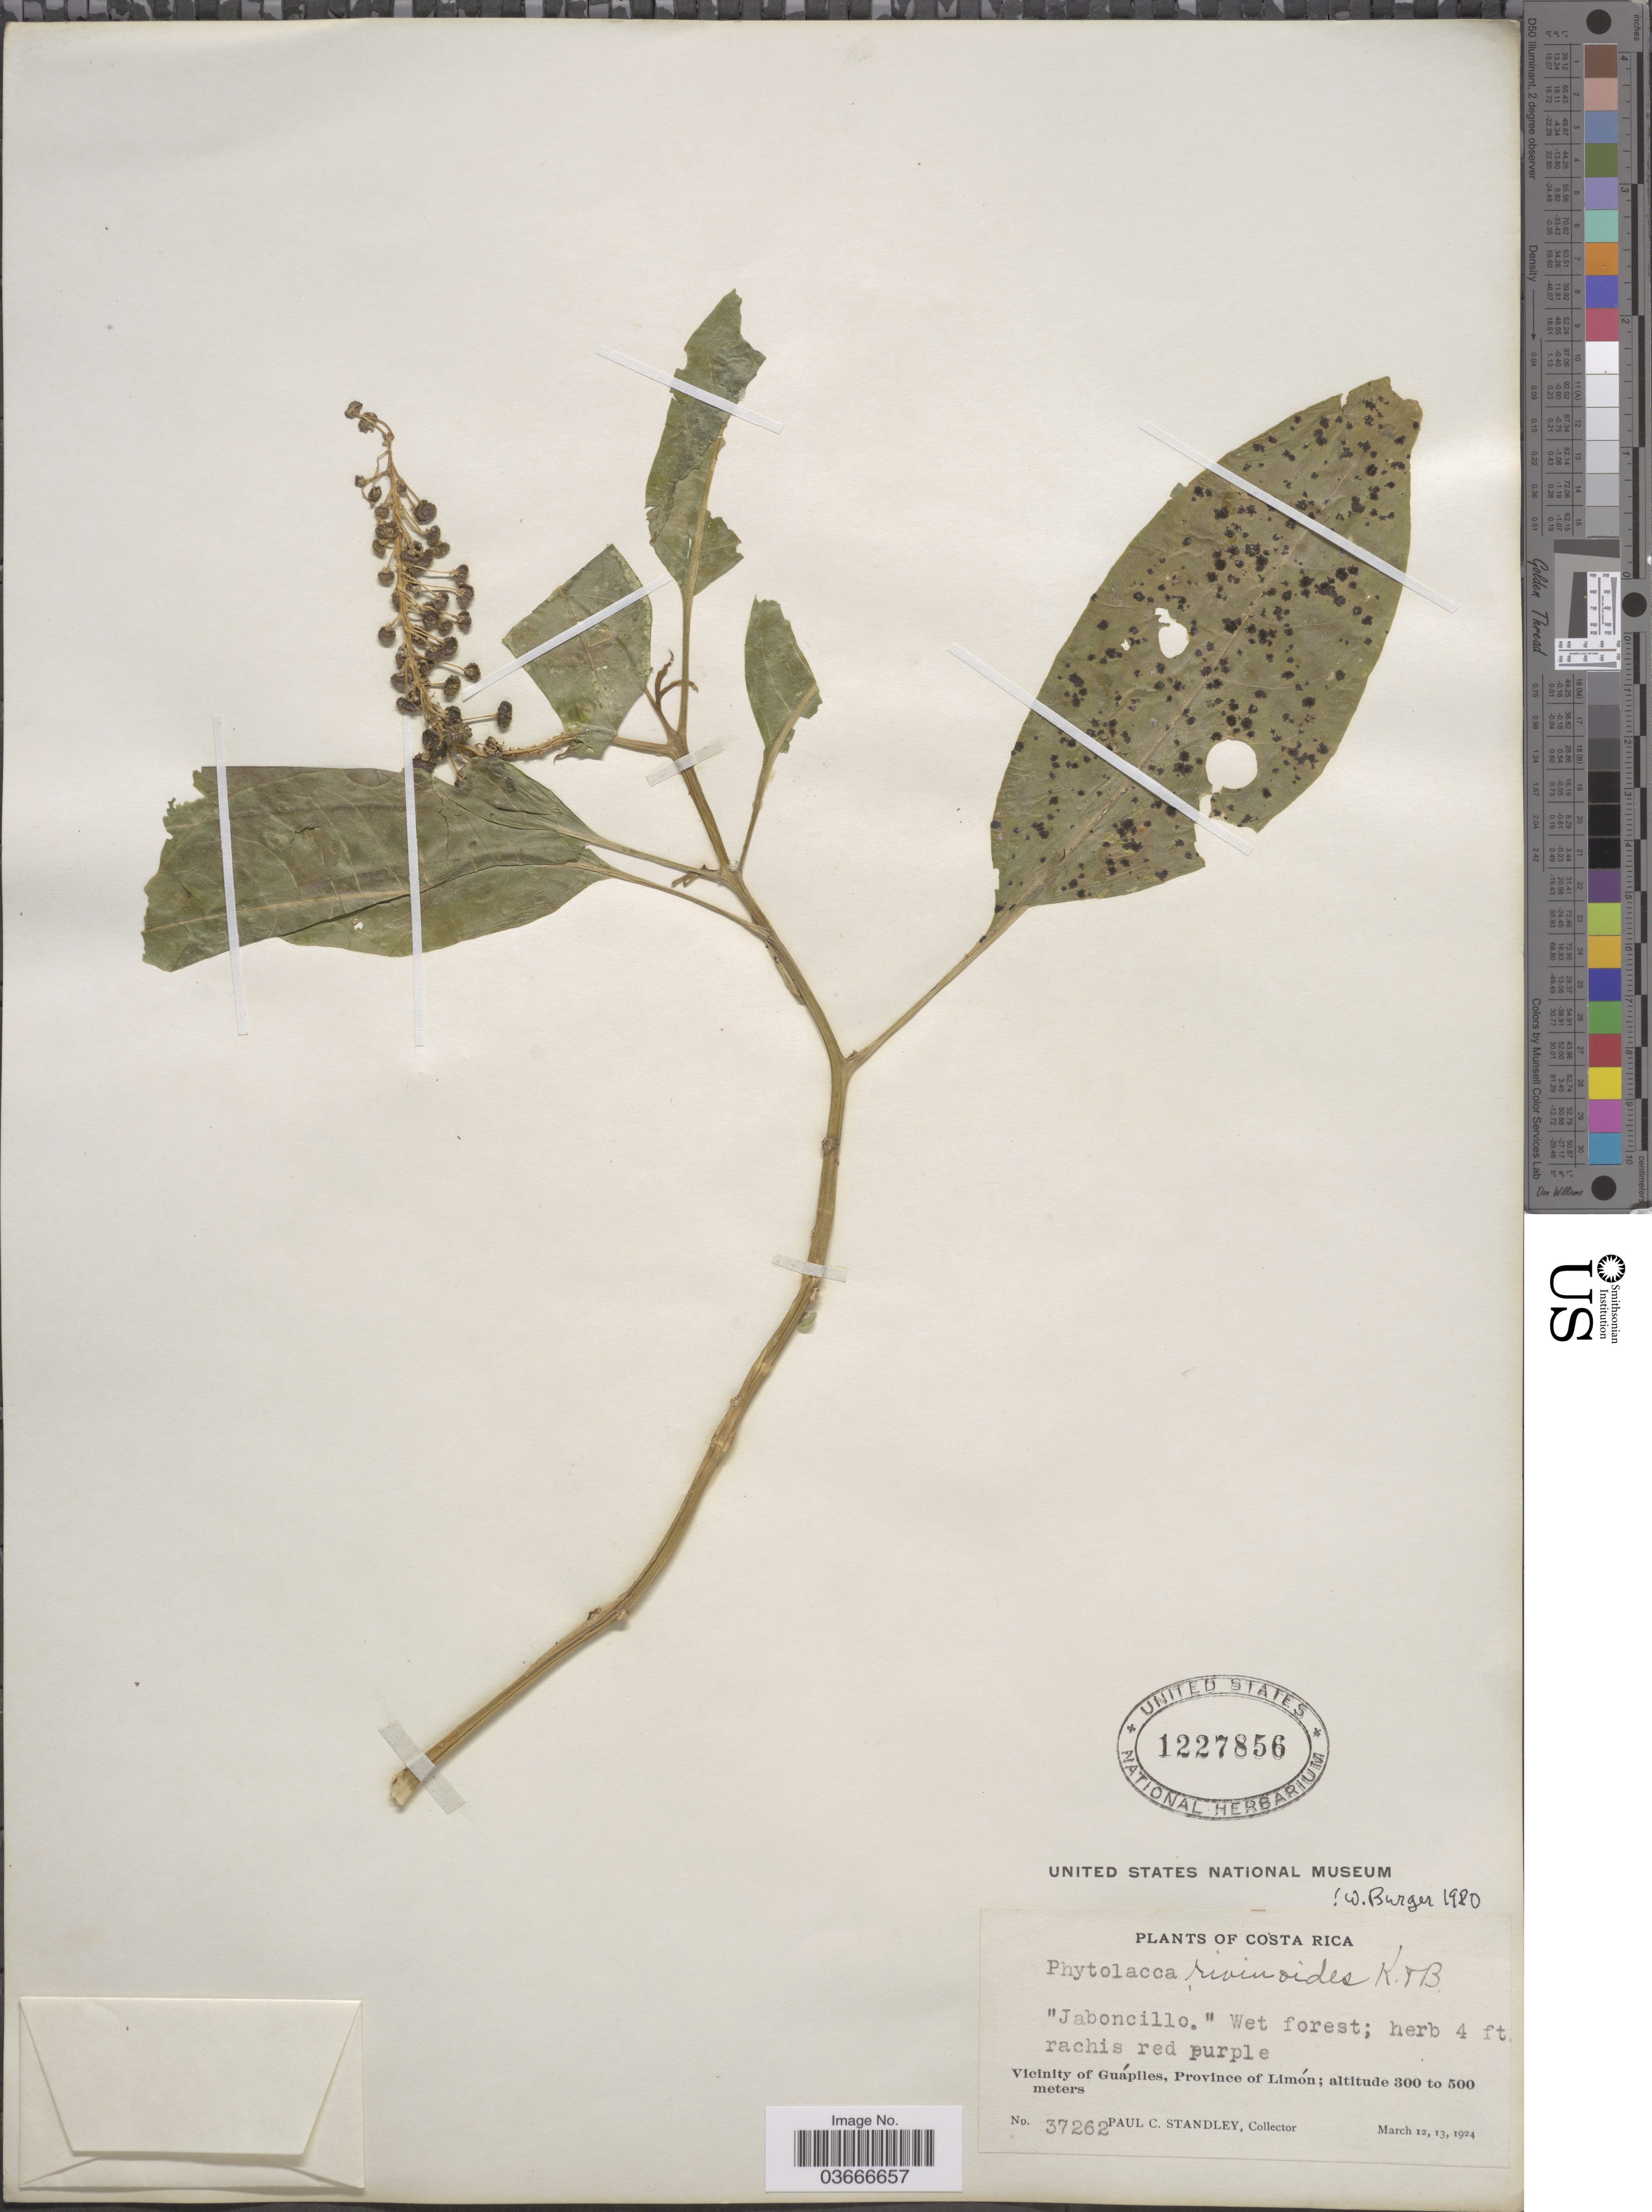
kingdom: Plantae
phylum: Tracheophyta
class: Magnoliopsida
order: Caryophyllales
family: Phytolaccaceae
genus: Phytolacca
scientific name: Phytolacca rivinoides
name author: Kunth & C.D. Bouché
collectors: P. C. Standley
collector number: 37262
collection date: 1924-03-12/1924-03-13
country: Costa Rica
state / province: Limón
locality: Vicinity of Guápiles.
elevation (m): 300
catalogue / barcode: US 1227856